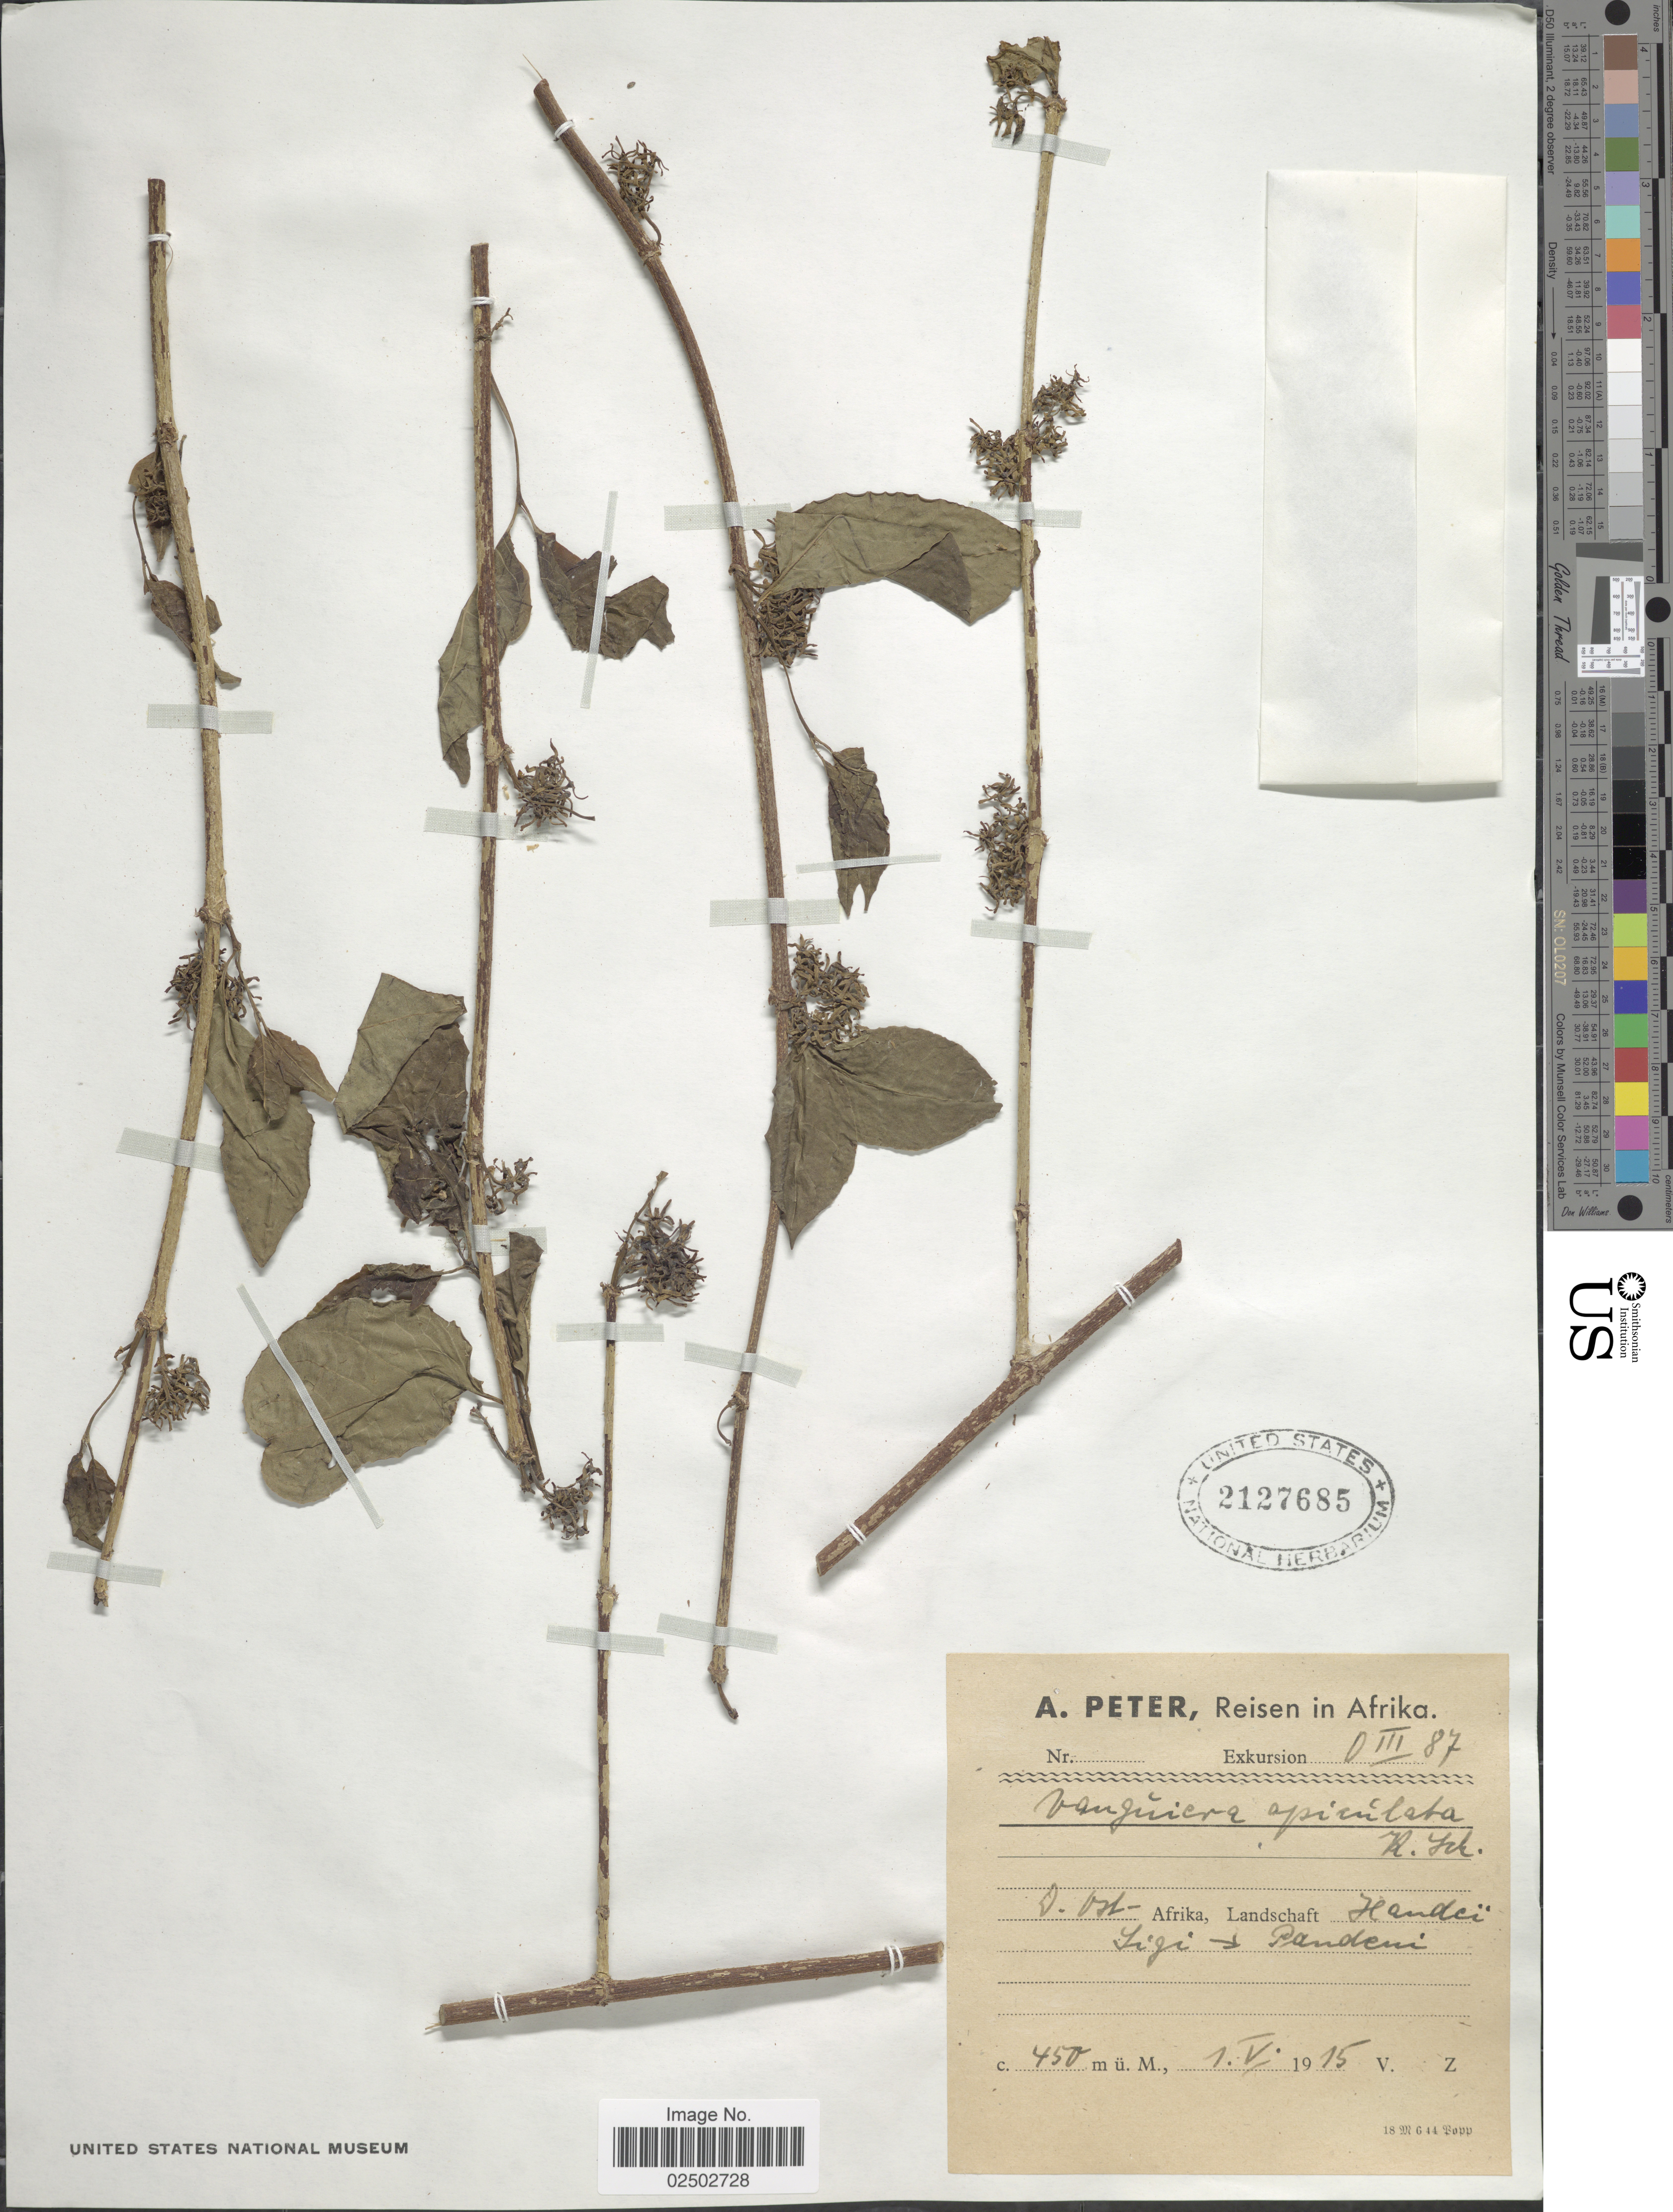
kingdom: Plantae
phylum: Tracheophyta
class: Magnoliopsida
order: Gentianales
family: Rubiaceae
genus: Vangueria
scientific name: Vangueria apiculata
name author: K. Schum.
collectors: A. Peter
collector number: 0III87?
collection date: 1915-05-01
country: Tanzania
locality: D. Ost-Afrika Landschaft Handei Sigi - Pandeni.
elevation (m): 450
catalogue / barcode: US 2127685